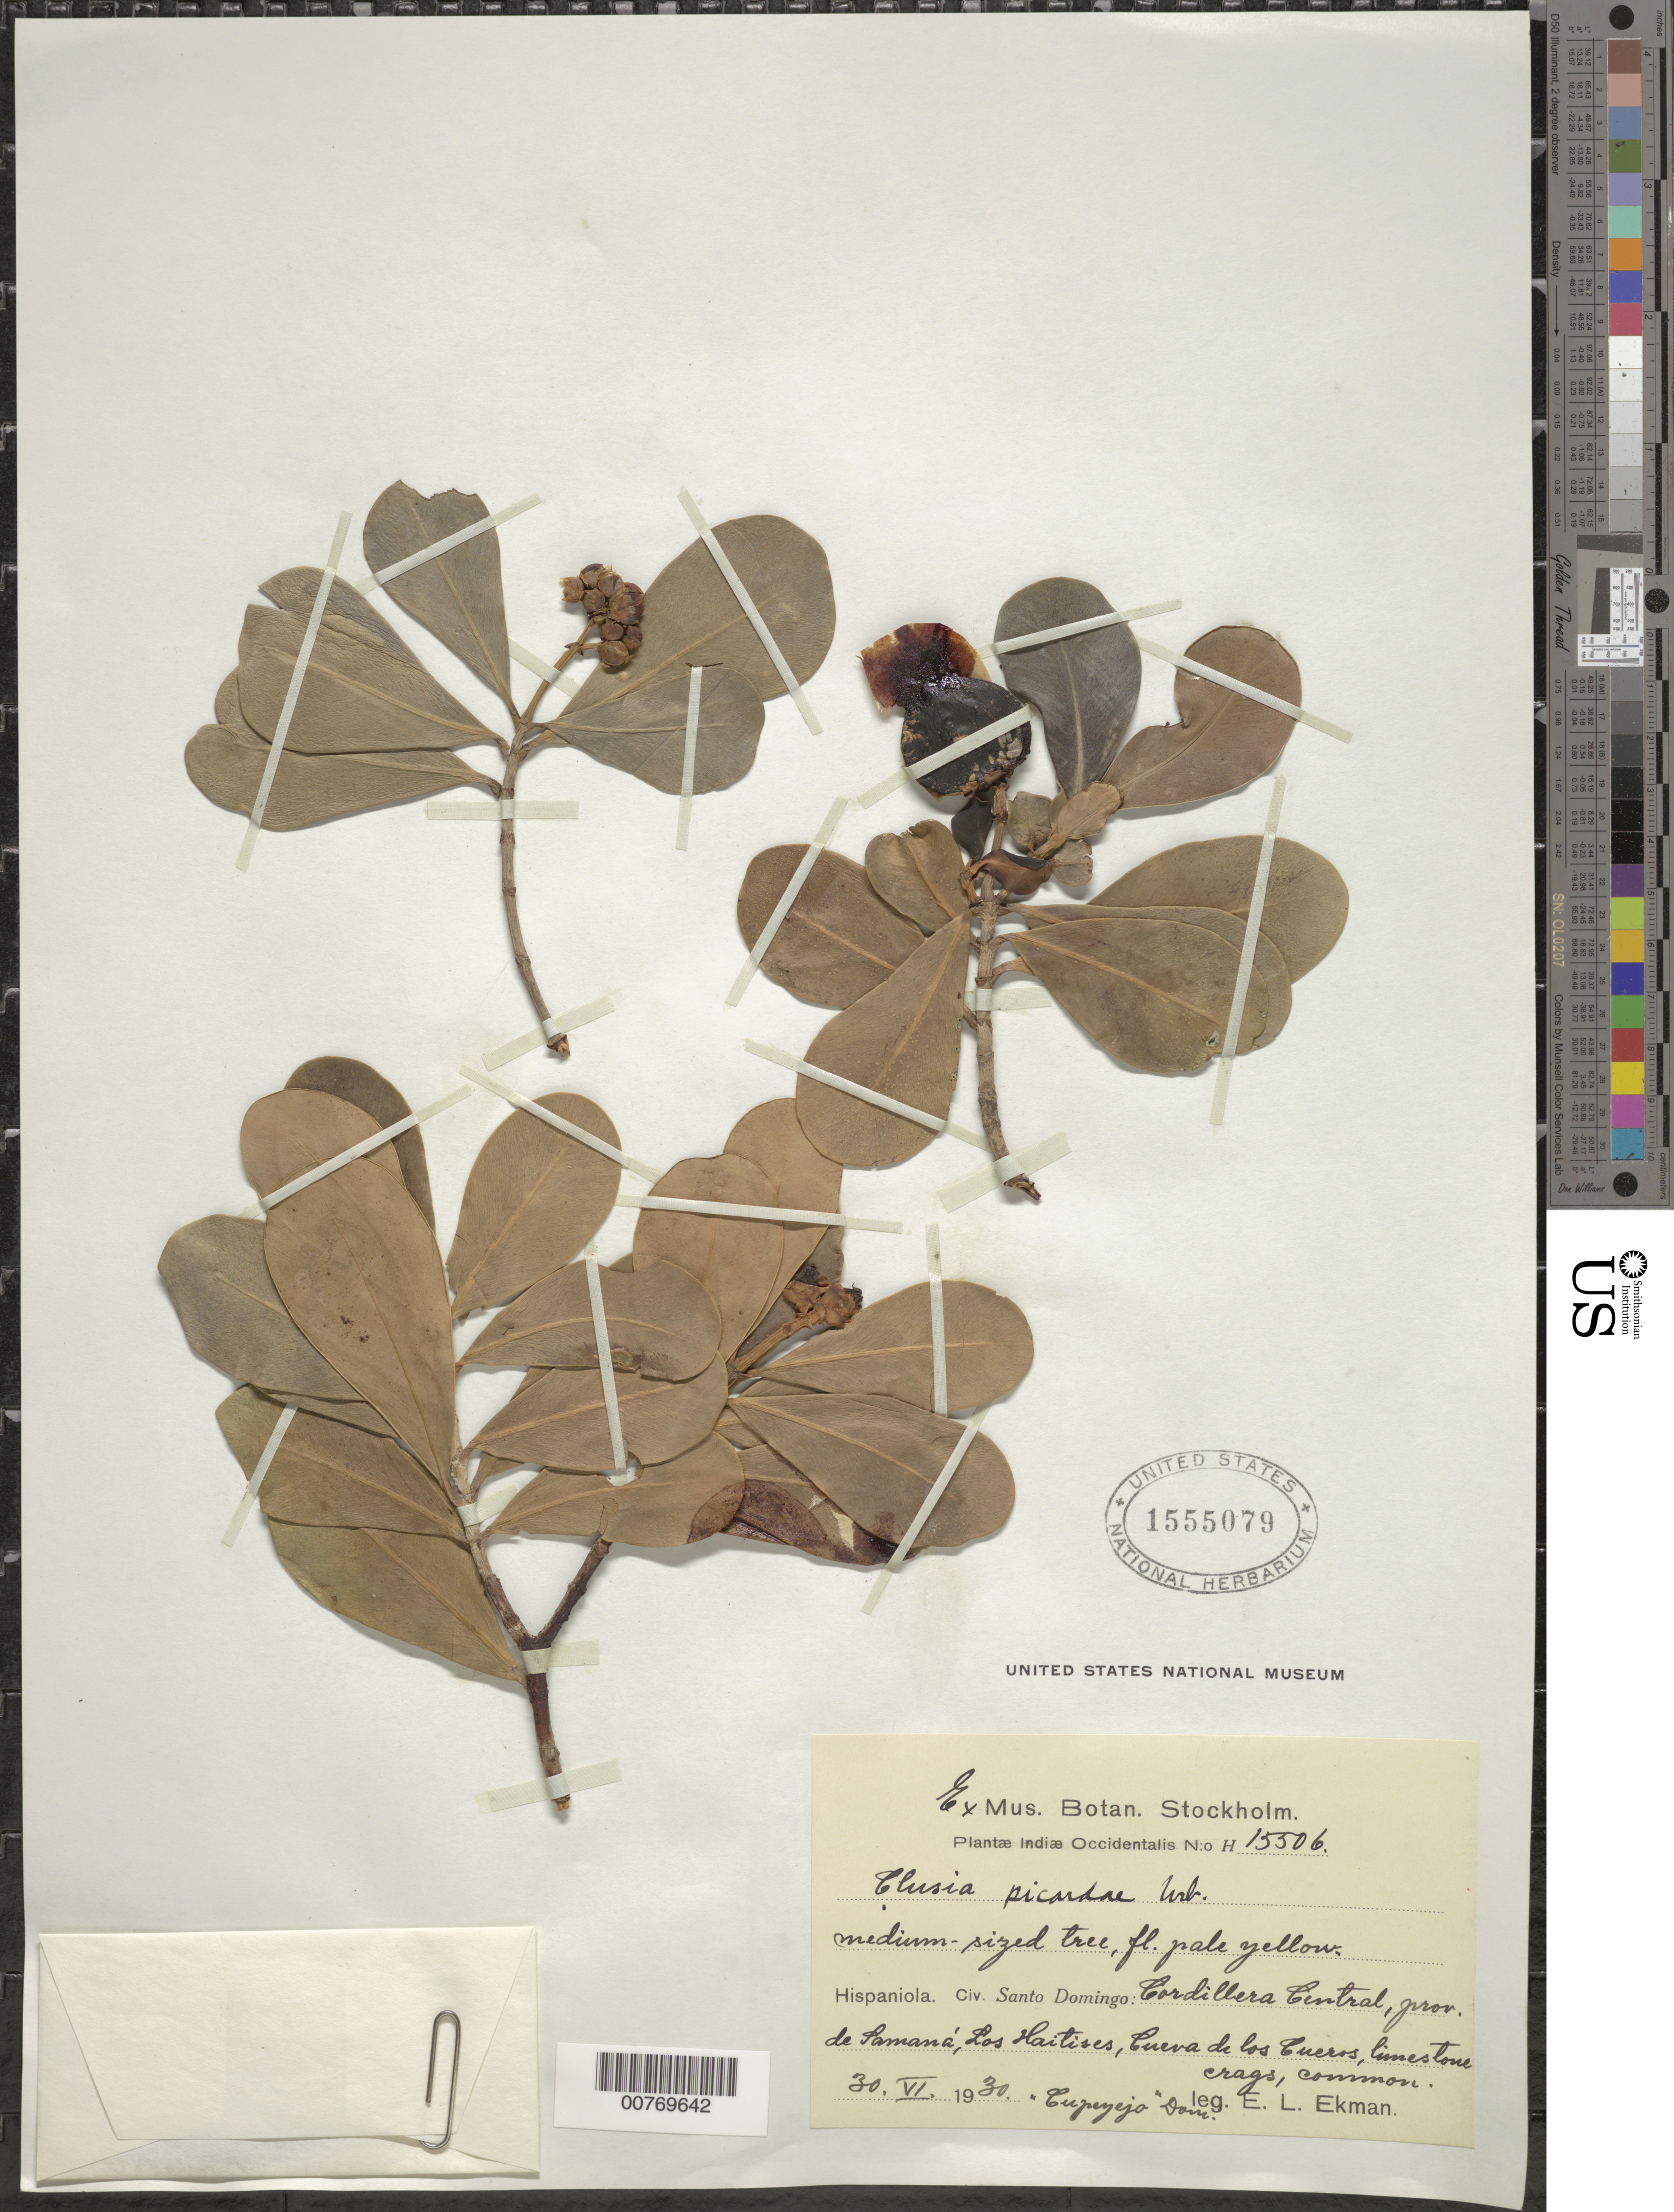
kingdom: Plantae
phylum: Tracheophyta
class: Magnoliopsida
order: Malpighiales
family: Clusiaceae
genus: Clusia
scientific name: Clusia picardae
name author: Urb.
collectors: E. L. Ekman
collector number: H 15506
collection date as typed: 30 Jun 1930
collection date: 1930-06-30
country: Dominican Republic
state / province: Samaná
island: Hispaniola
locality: Cordillera Central, Los Haitises, Cueva de los Cueros.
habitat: Limestone crags, common.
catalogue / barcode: US 1555079